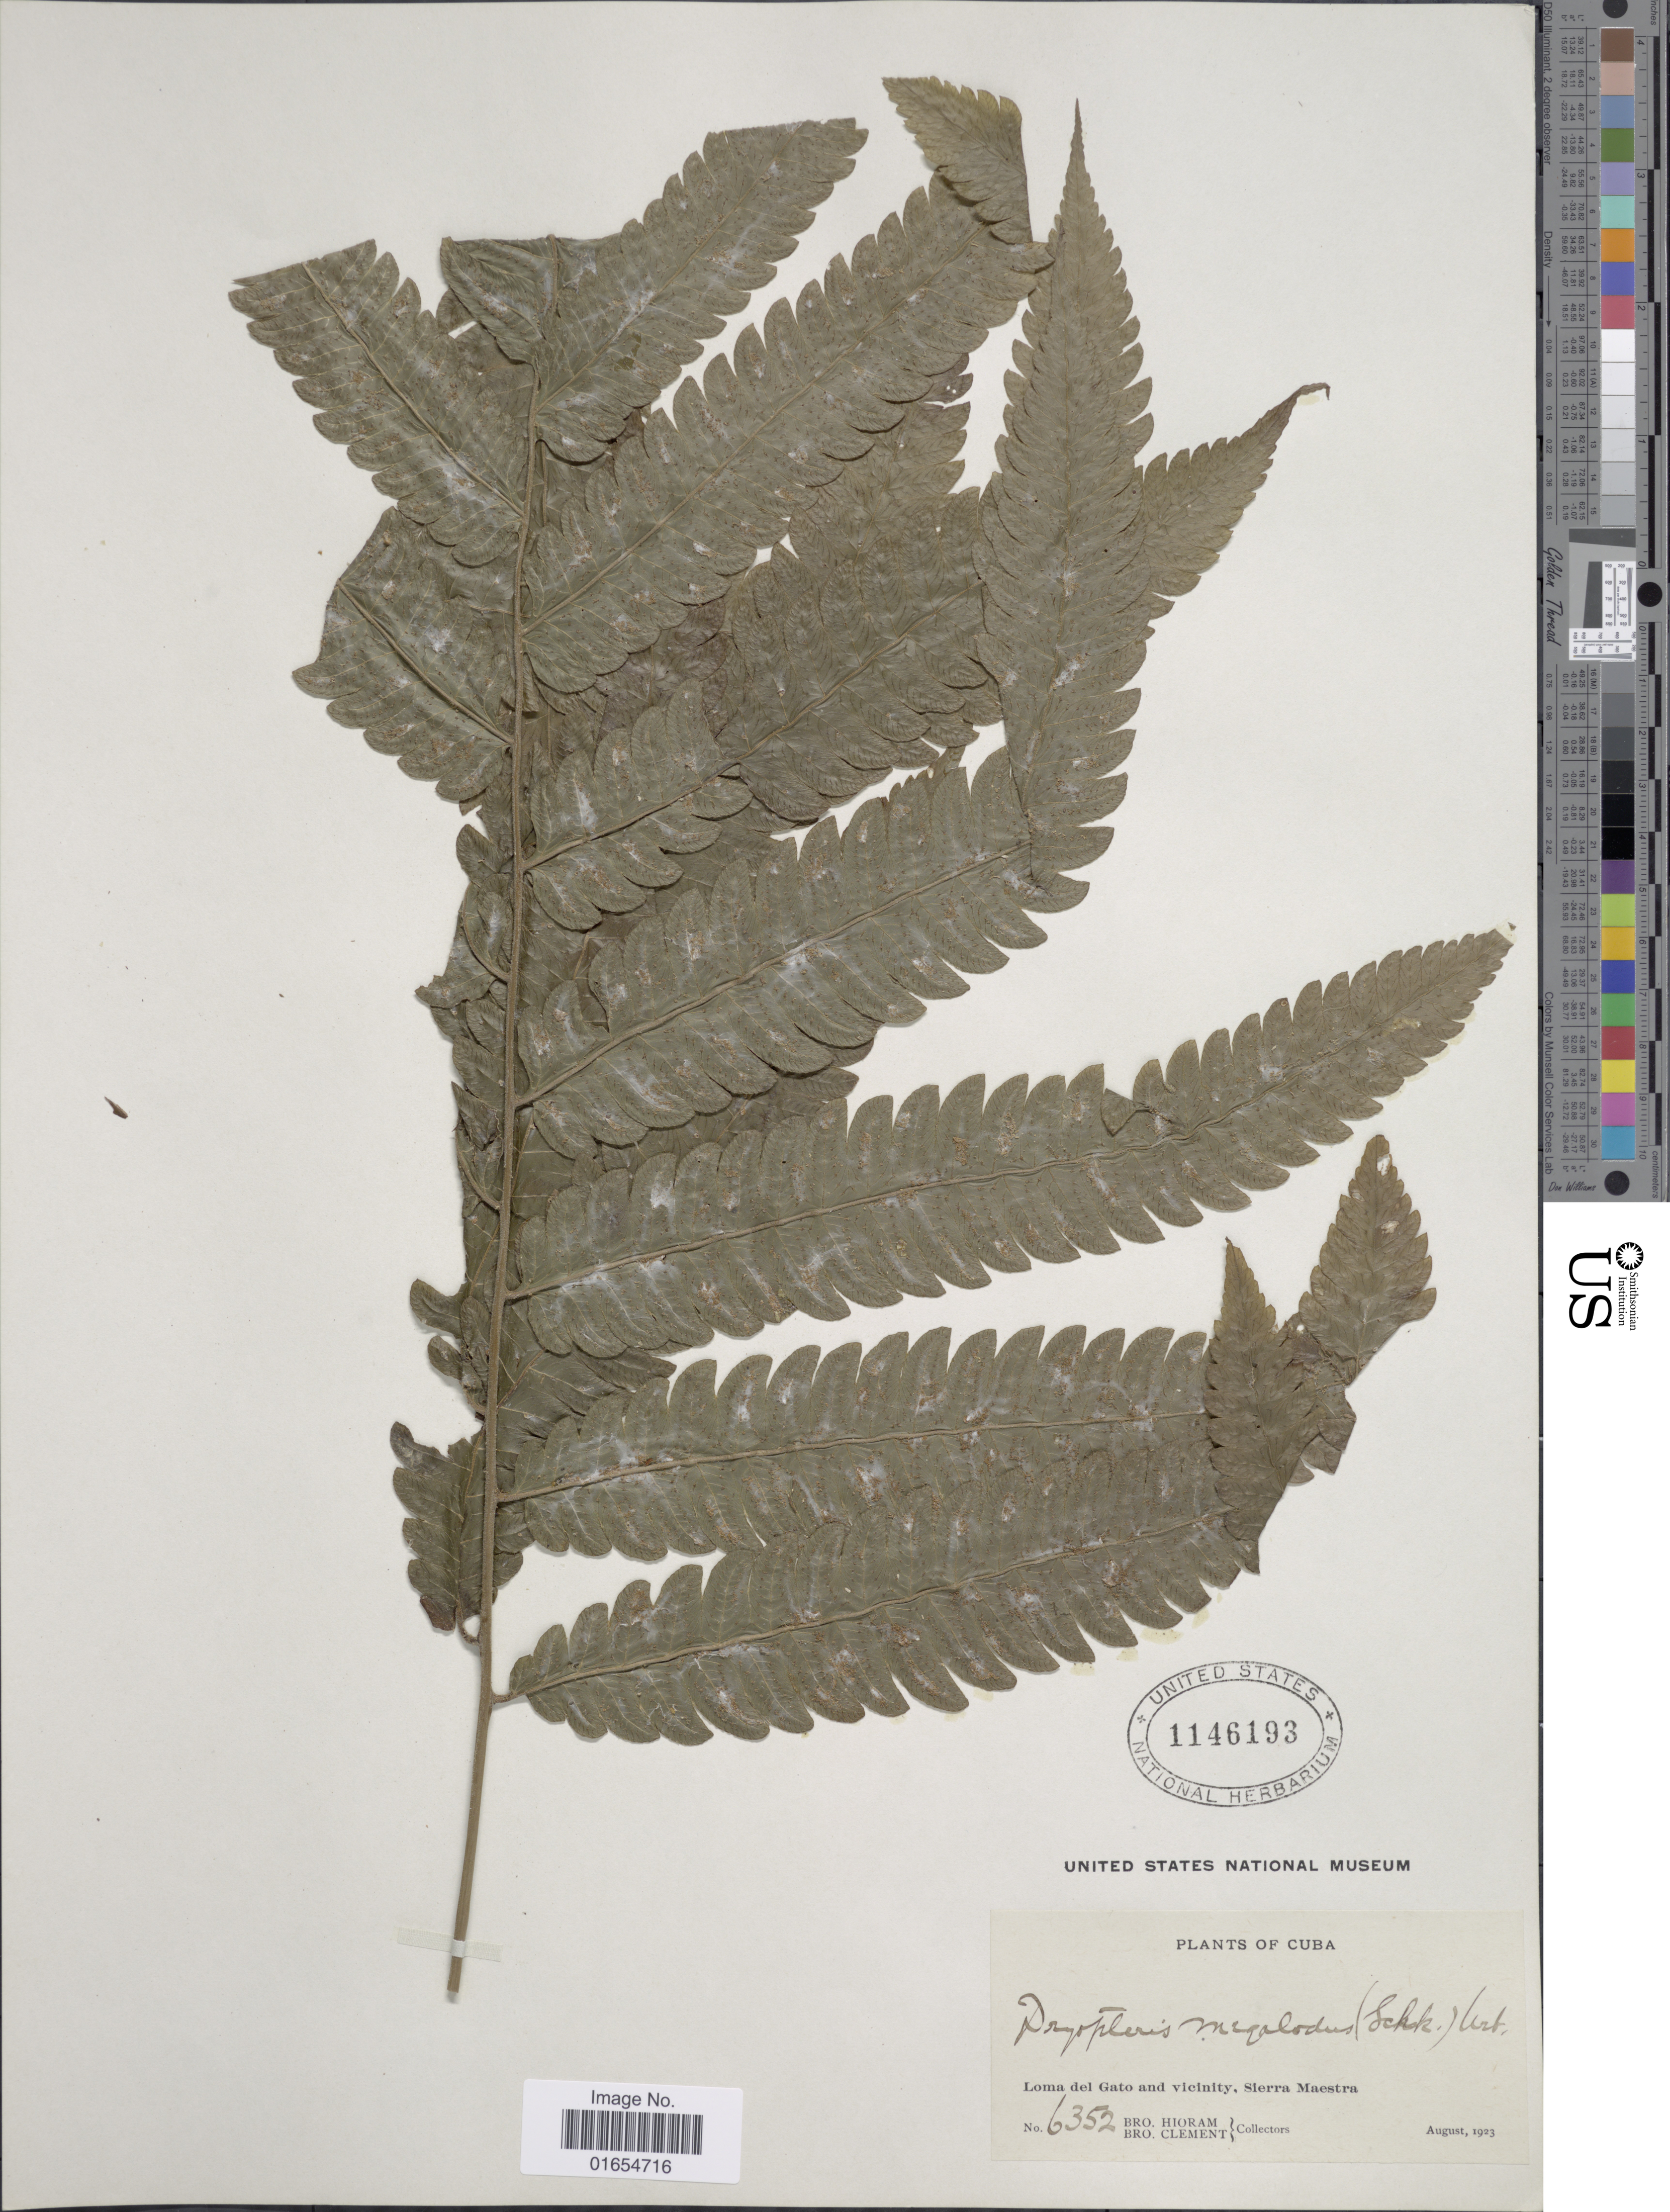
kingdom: Plantae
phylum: Tracheophyta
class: Polypodiopsida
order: Polypodiales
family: Thelypteridaceae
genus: Goniopteris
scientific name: Goniopteris pennata (Poir.) comb. nov., ined 2015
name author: (Poir.)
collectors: Bro. Hioram & B. Clement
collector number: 6352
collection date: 1923-08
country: Cuba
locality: Loma del Gato and vicinity, Sierra Meastra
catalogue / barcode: US 1146193